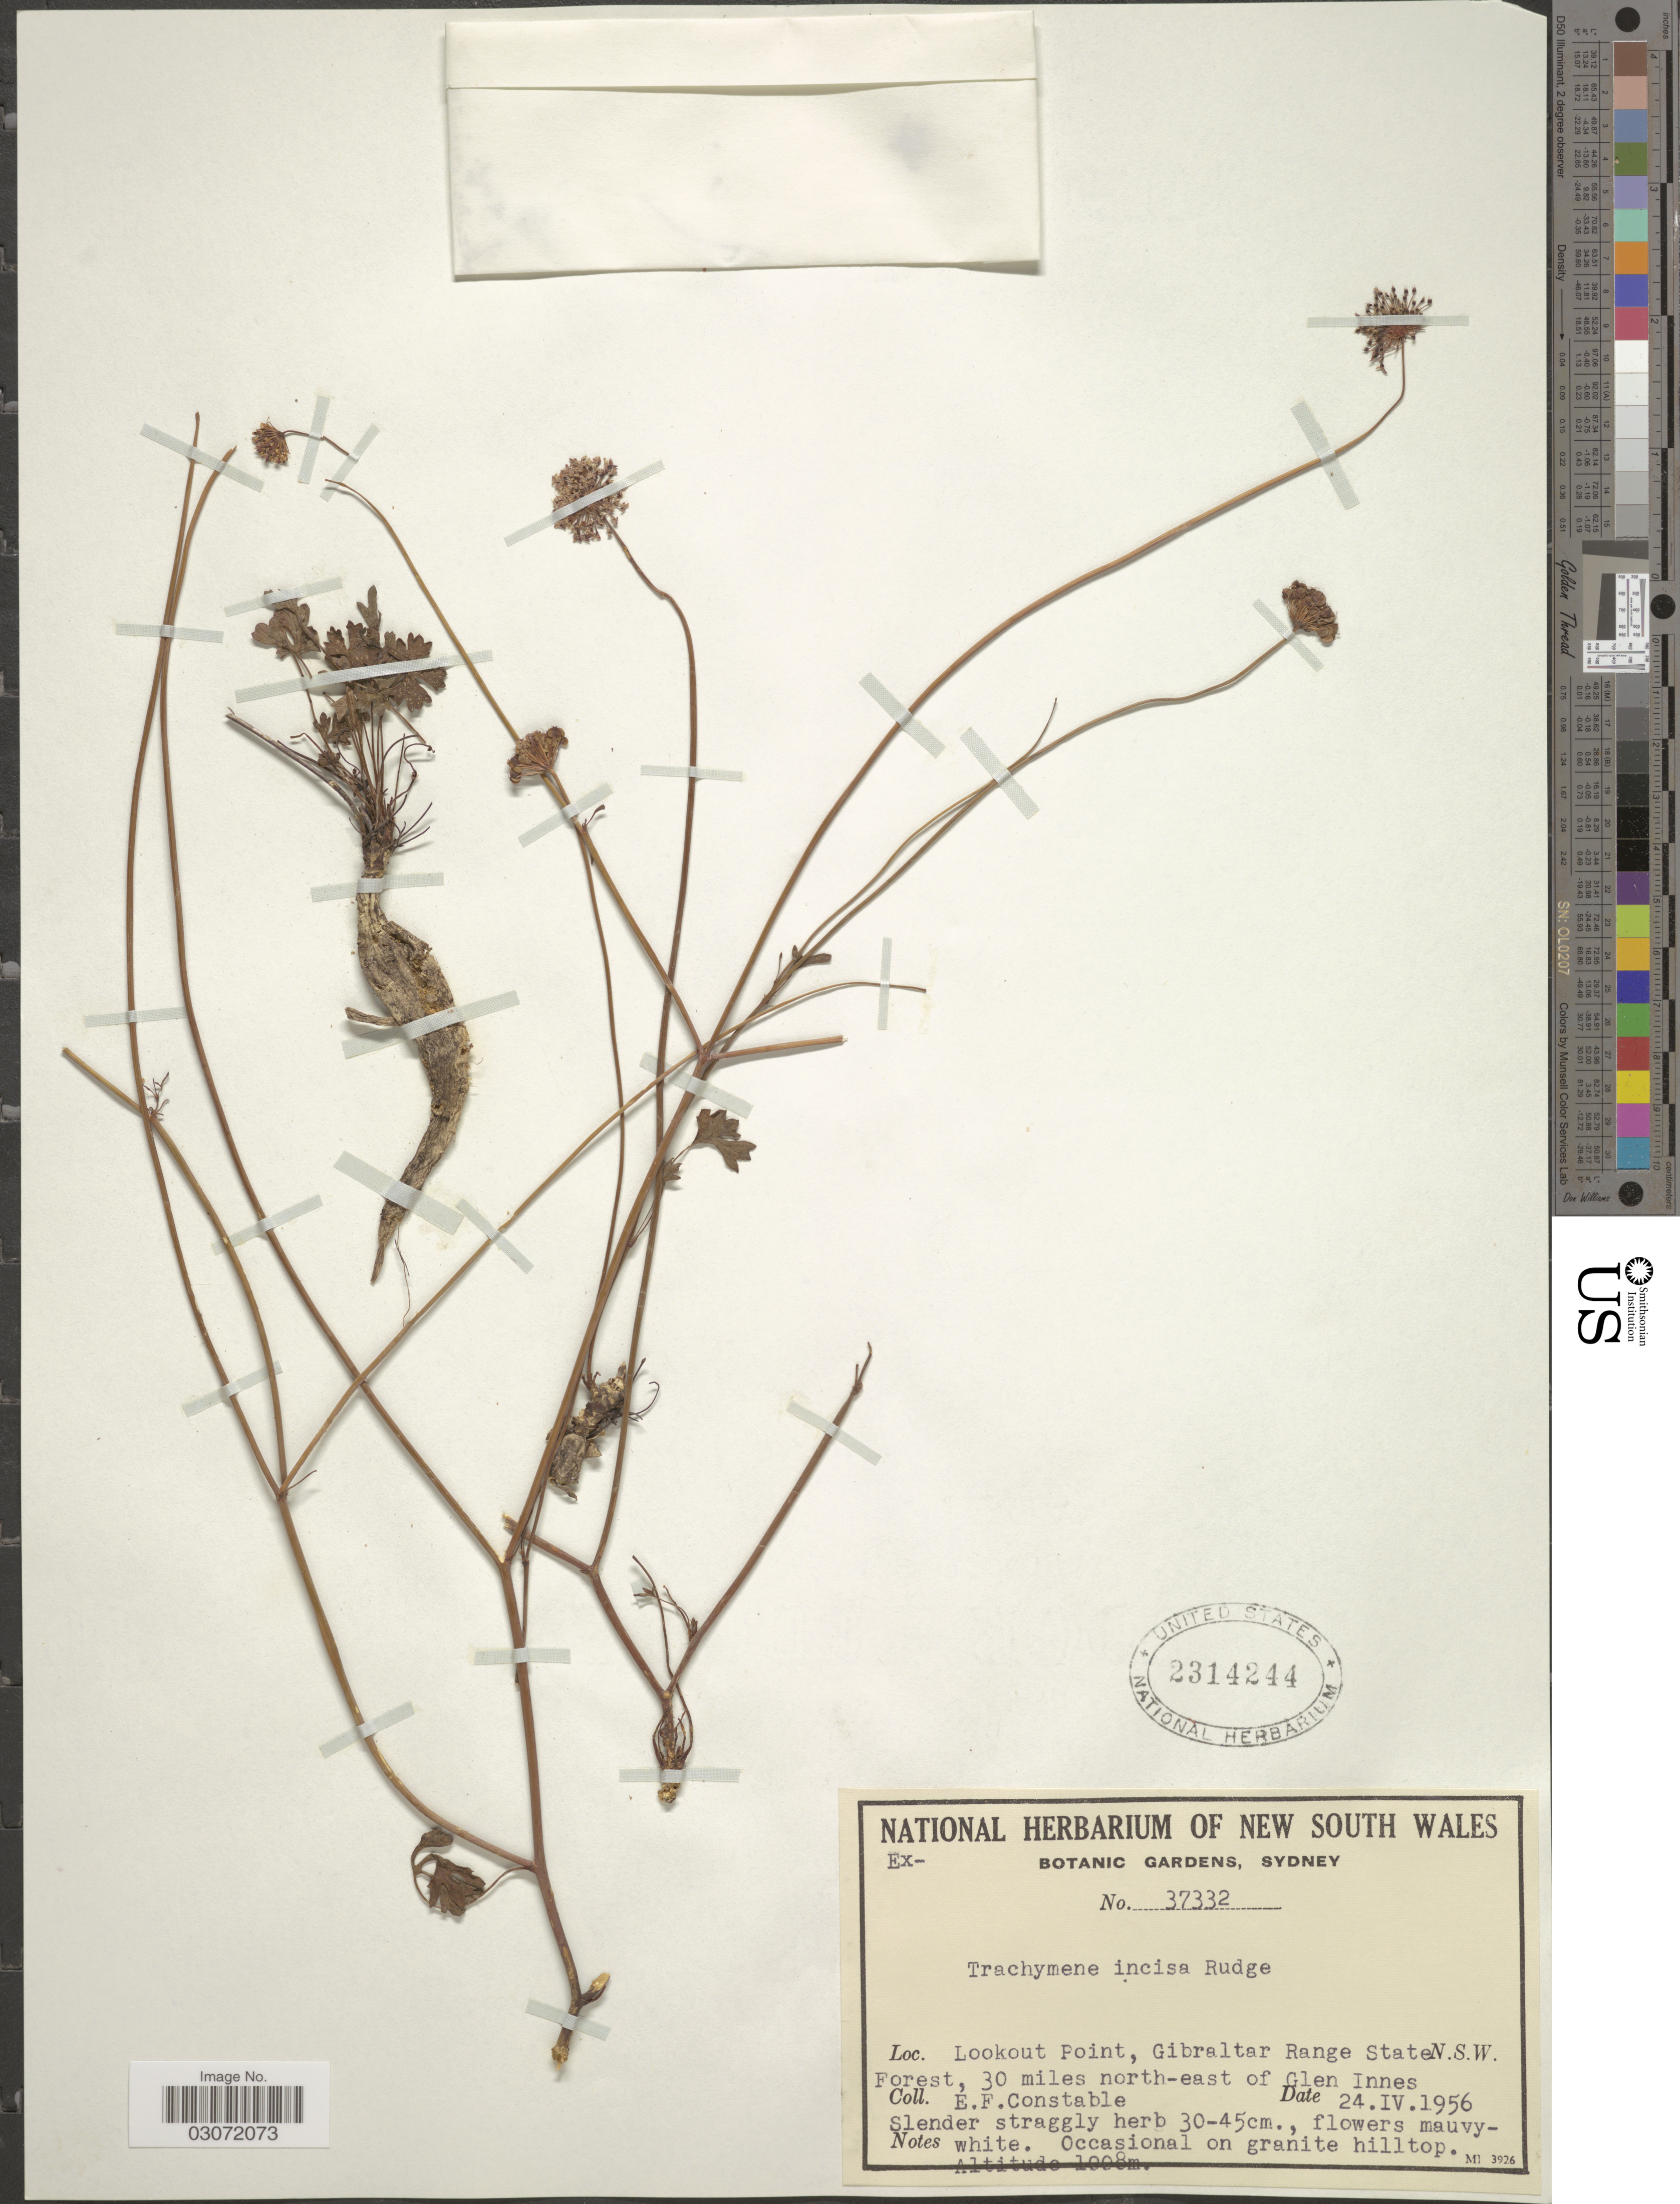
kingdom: Plantae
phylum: Tracheophyta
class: Magnoliopsida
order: Apiales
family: Araliaceae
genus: Trachymene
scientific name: Trachymene incisa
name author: Rudge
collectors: E. F. Constable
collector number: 37332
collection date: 1956-04-24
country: Australia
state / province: New South Wales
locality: Lookout Point, Gibraltar Range State Forest, 30 miles north-east of Glen Innes. N.S.W.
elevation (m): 1008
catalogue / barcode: US 2314244